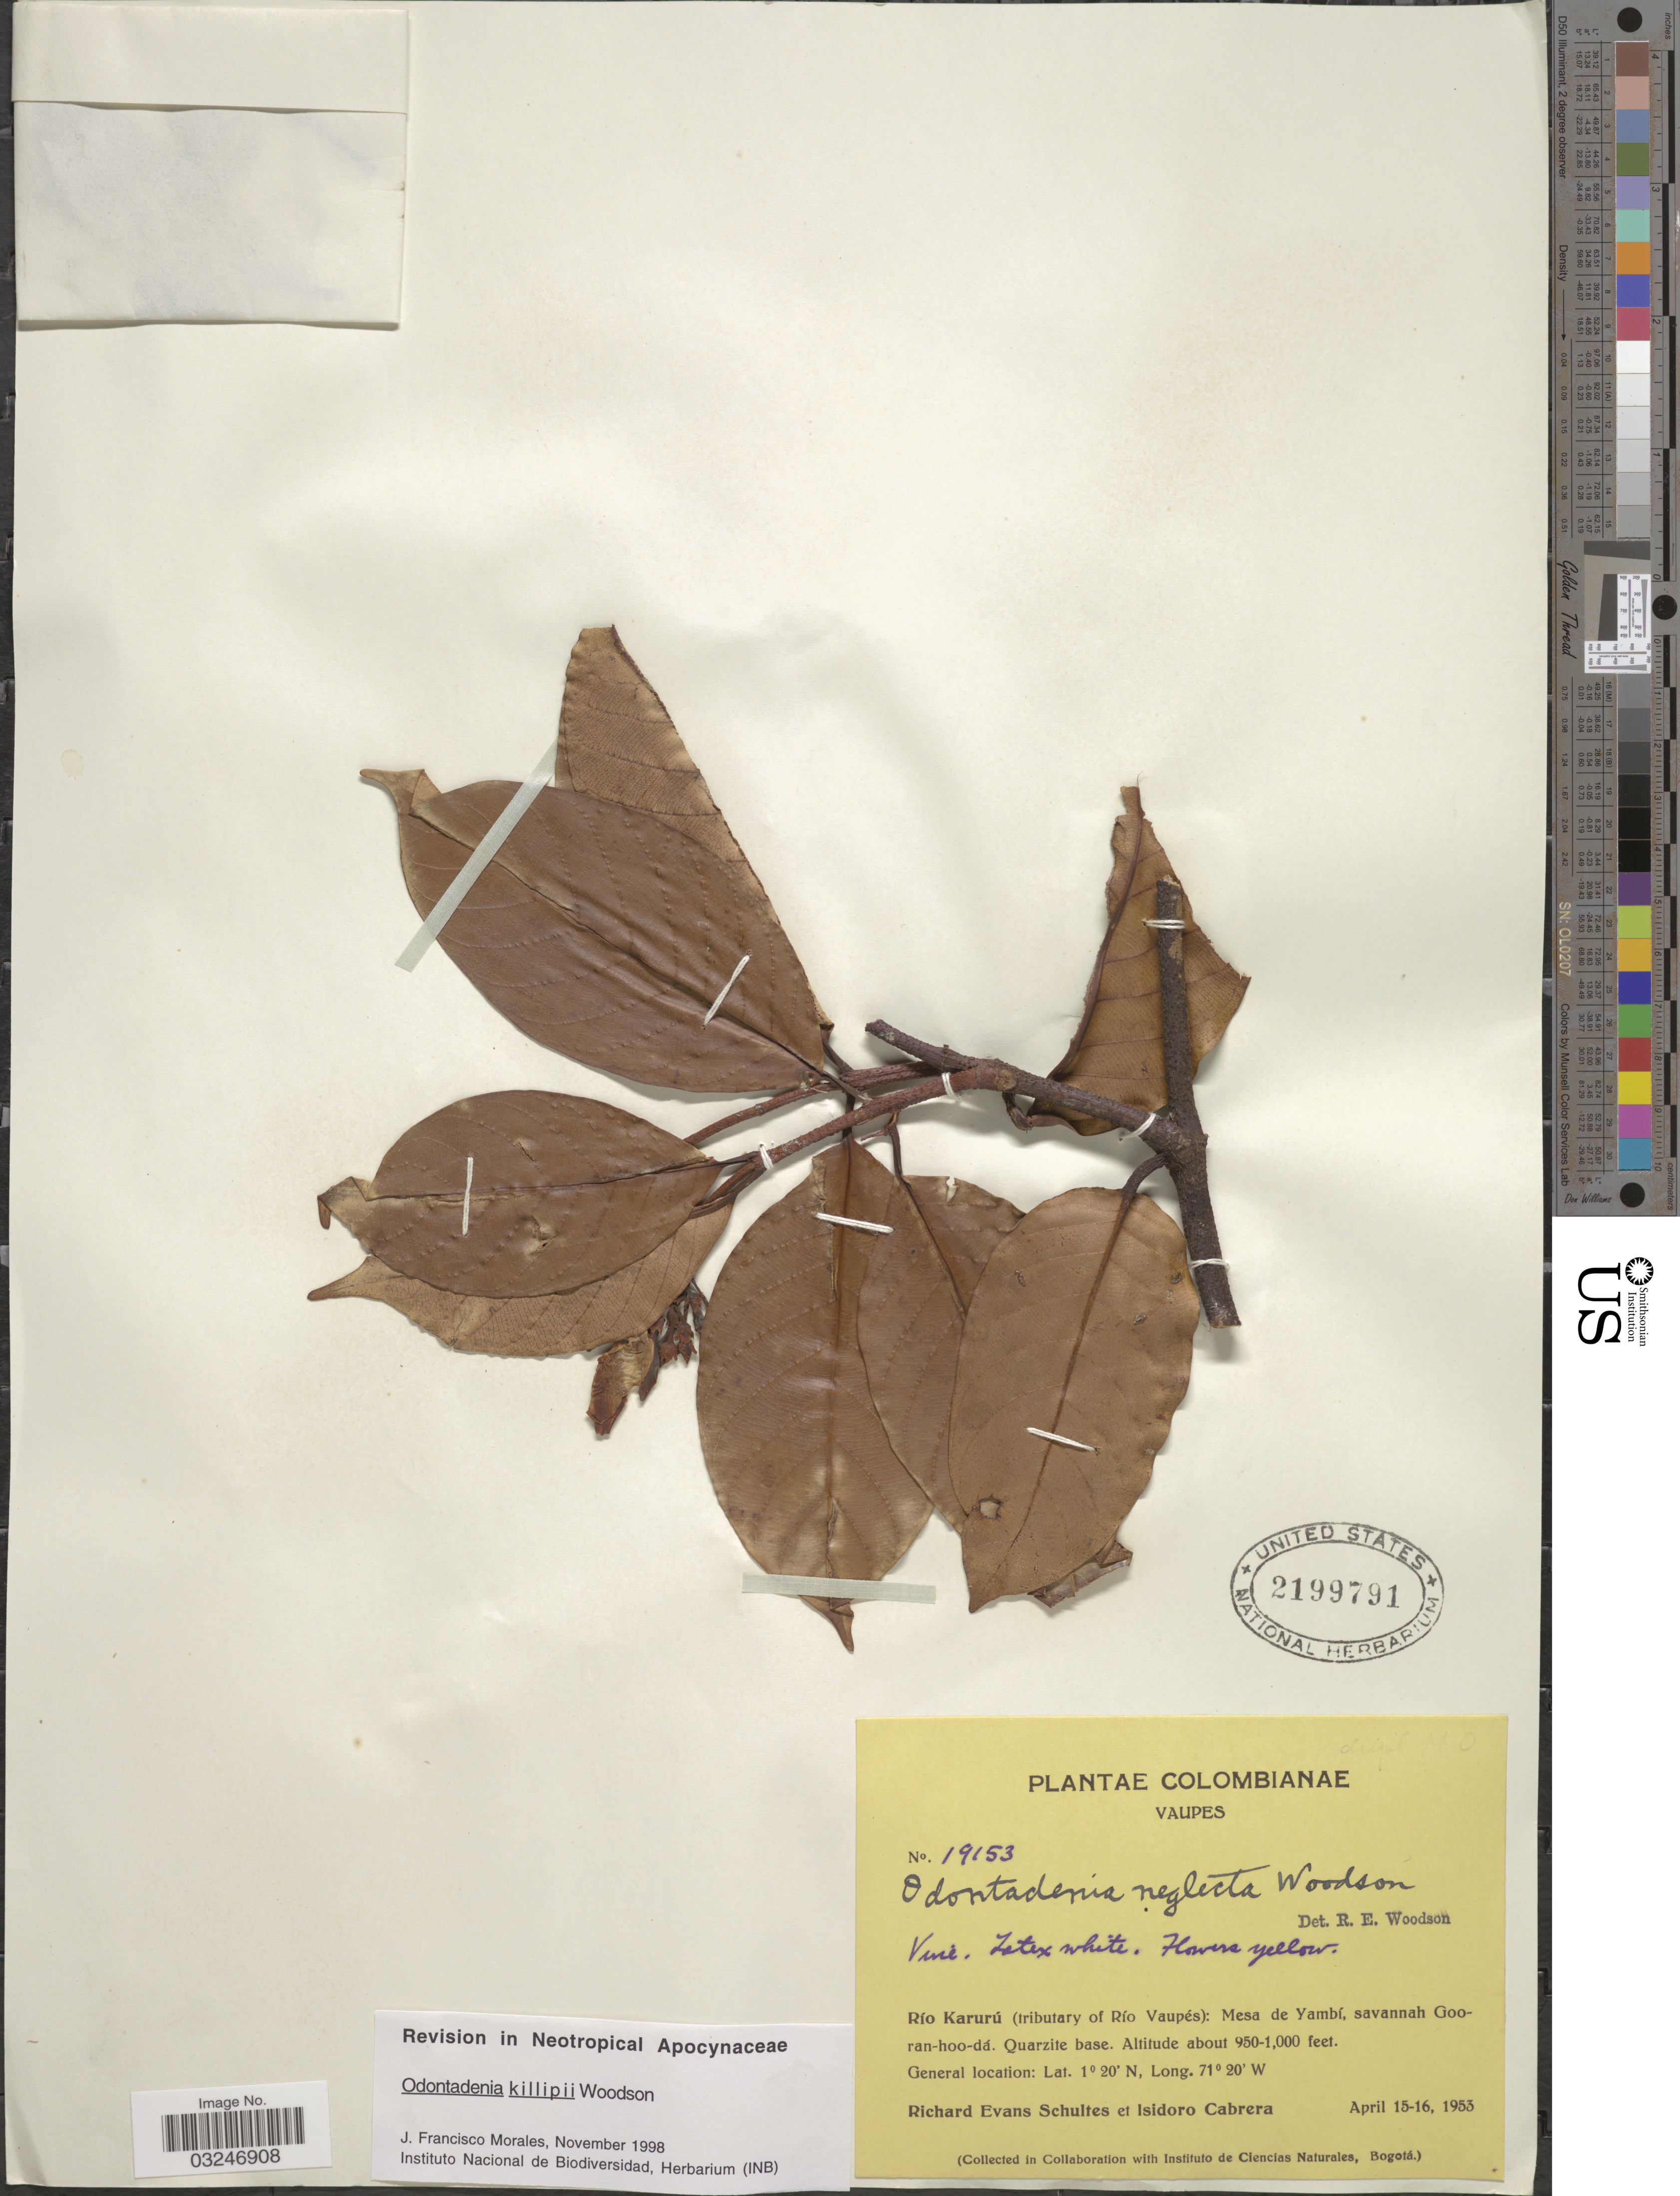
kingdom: Plantae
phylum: Tracheophyta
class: Magnoliopsida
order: Gentianales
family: Apocynaceae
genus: Odontadenia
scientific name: Odontadenia killipii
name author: Woodson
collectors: R. E. Schultes & I. Cabrera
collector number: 19153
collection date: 1953-04-15/1953-04-16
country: Colombia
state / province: Vaupés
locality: Río Karurú (tributary of Río Vaupés): Mesa de Yambí, savannah Goo-ran-hoo-dá.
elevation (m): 290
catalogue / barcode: US 2199791